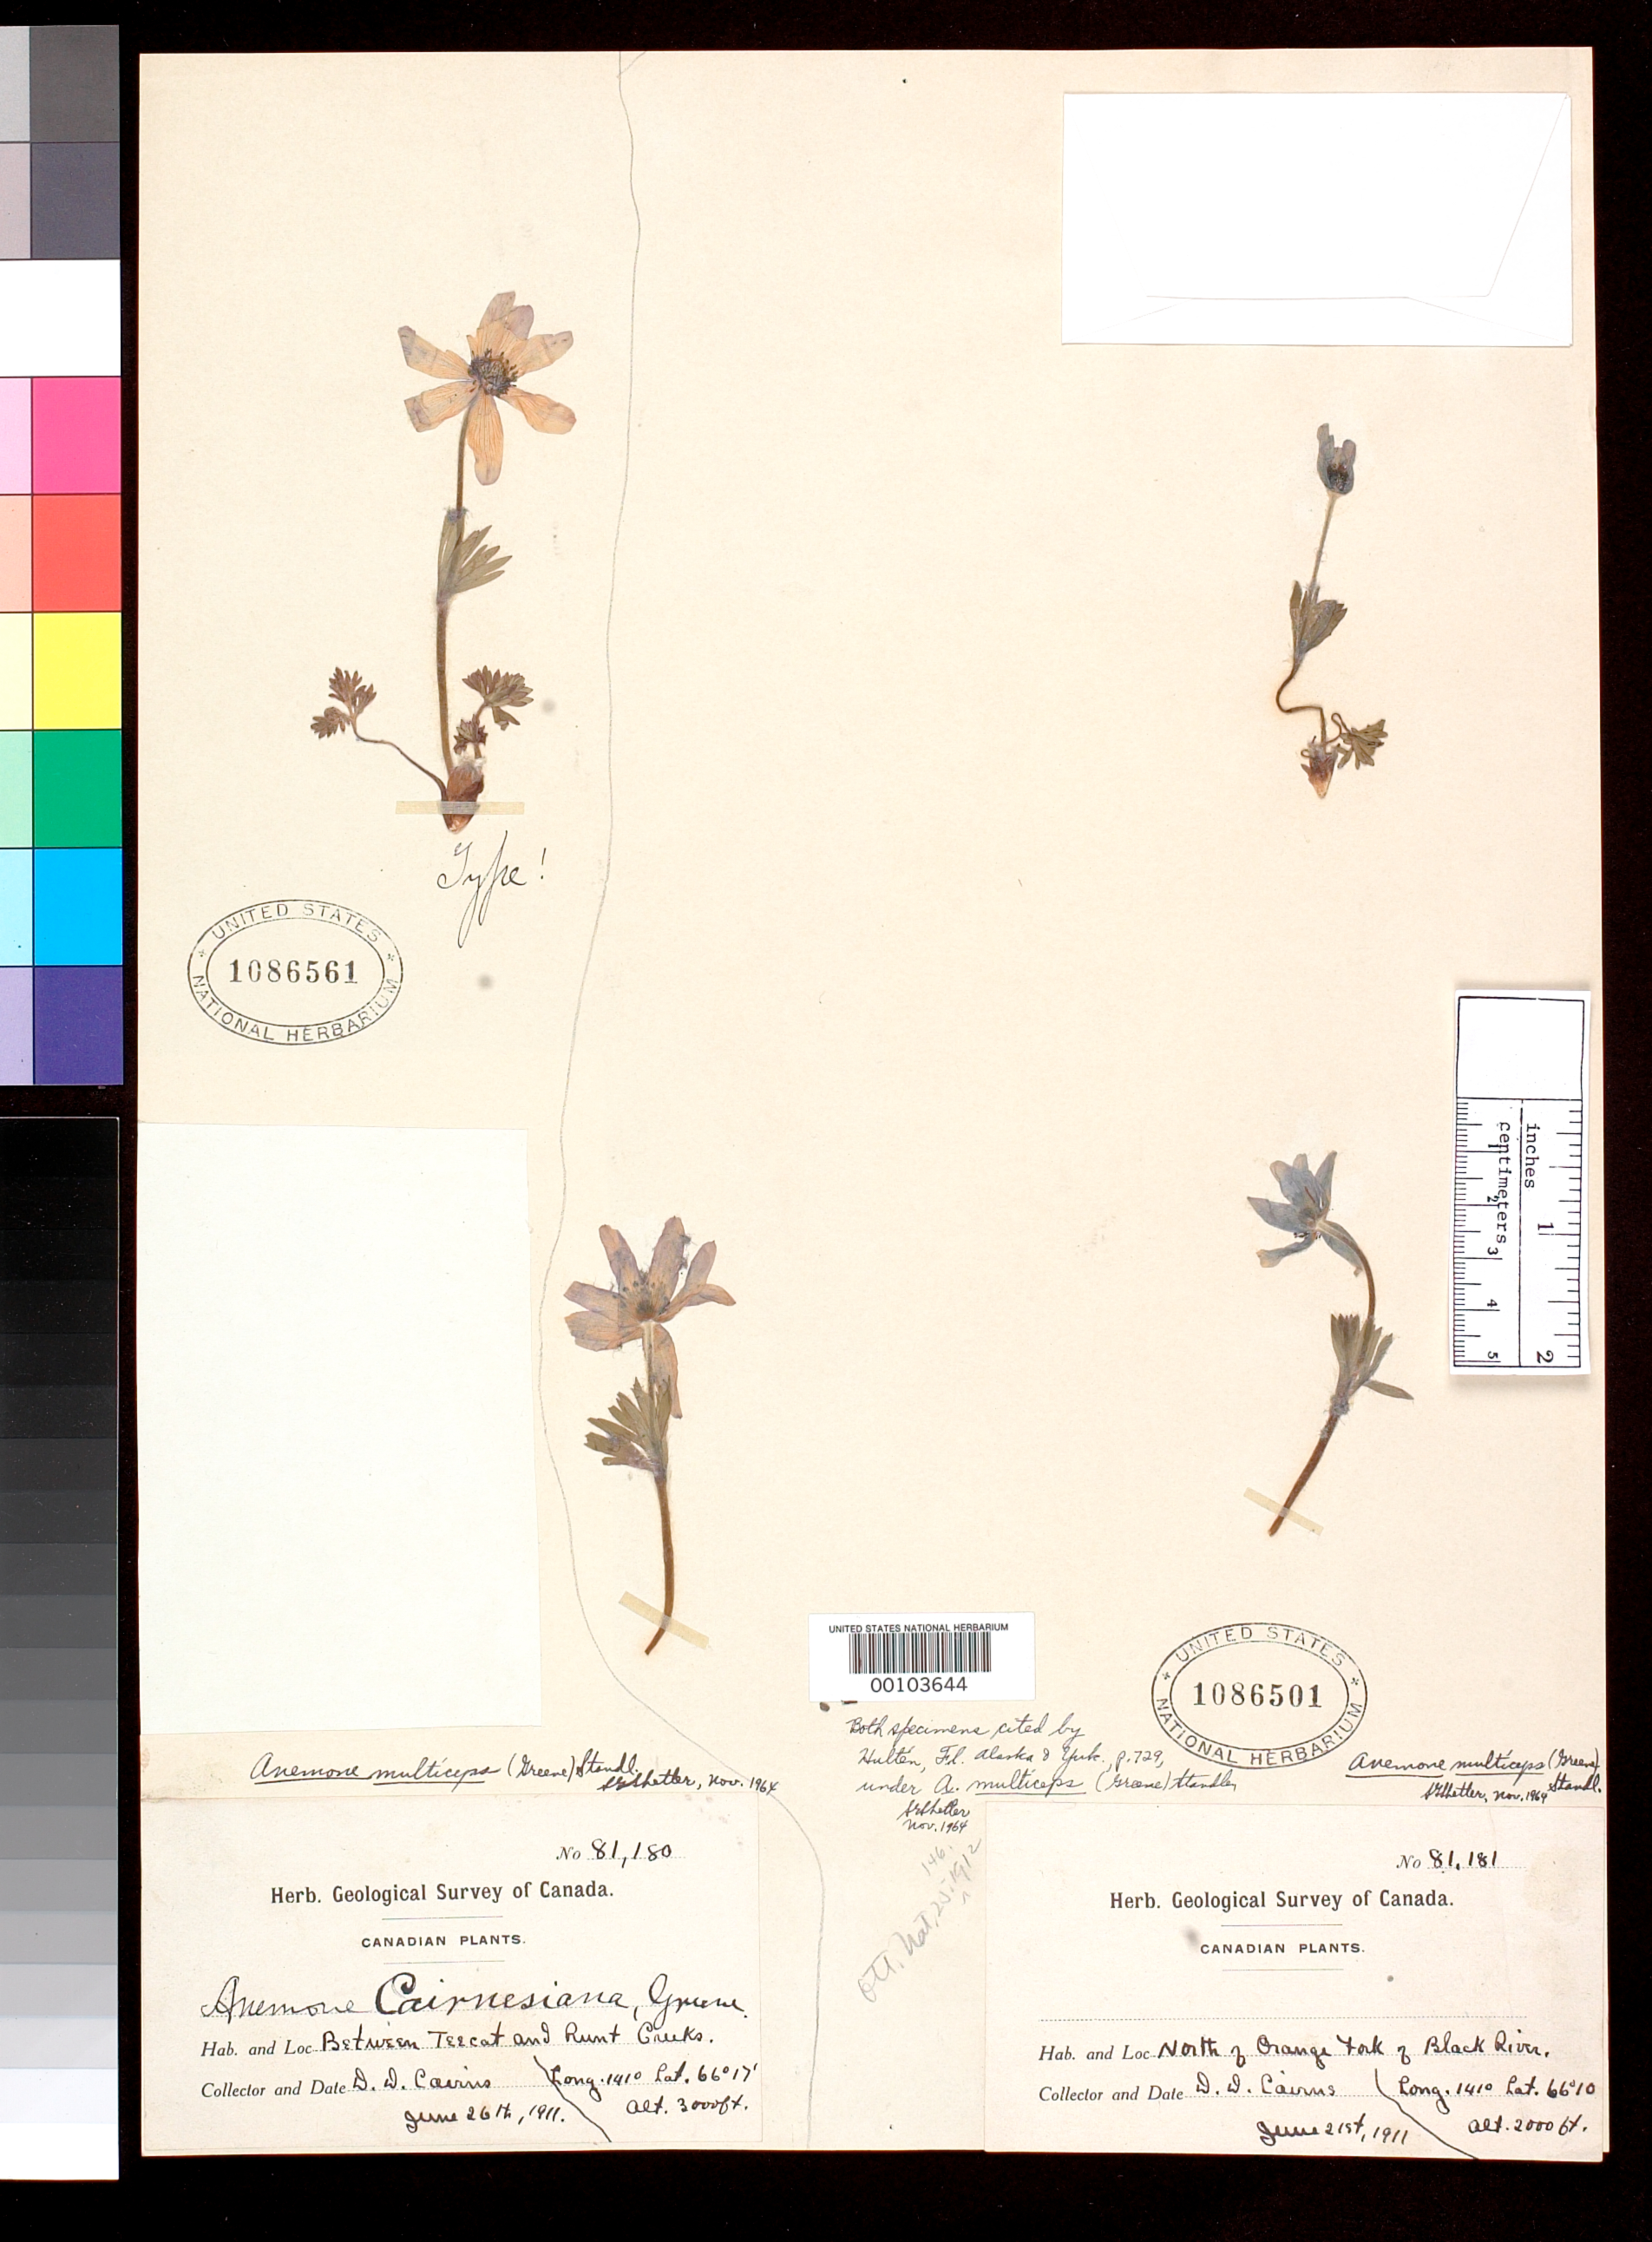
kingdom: Plantae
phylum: Tracheophyta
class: Magnoliopsida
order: Ranunculales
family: Ranunculaceae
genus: Anemone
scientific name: Anemone cairnesiana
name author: Greene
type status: Type Fragment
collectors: D. Cairnes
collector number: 81180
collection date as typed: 26 Jun 1911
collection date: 1911-06-26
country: Canada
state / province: Yukon Territory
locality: Between Teecat and Runt Creeks.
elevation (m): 914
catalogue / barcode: US 1086561